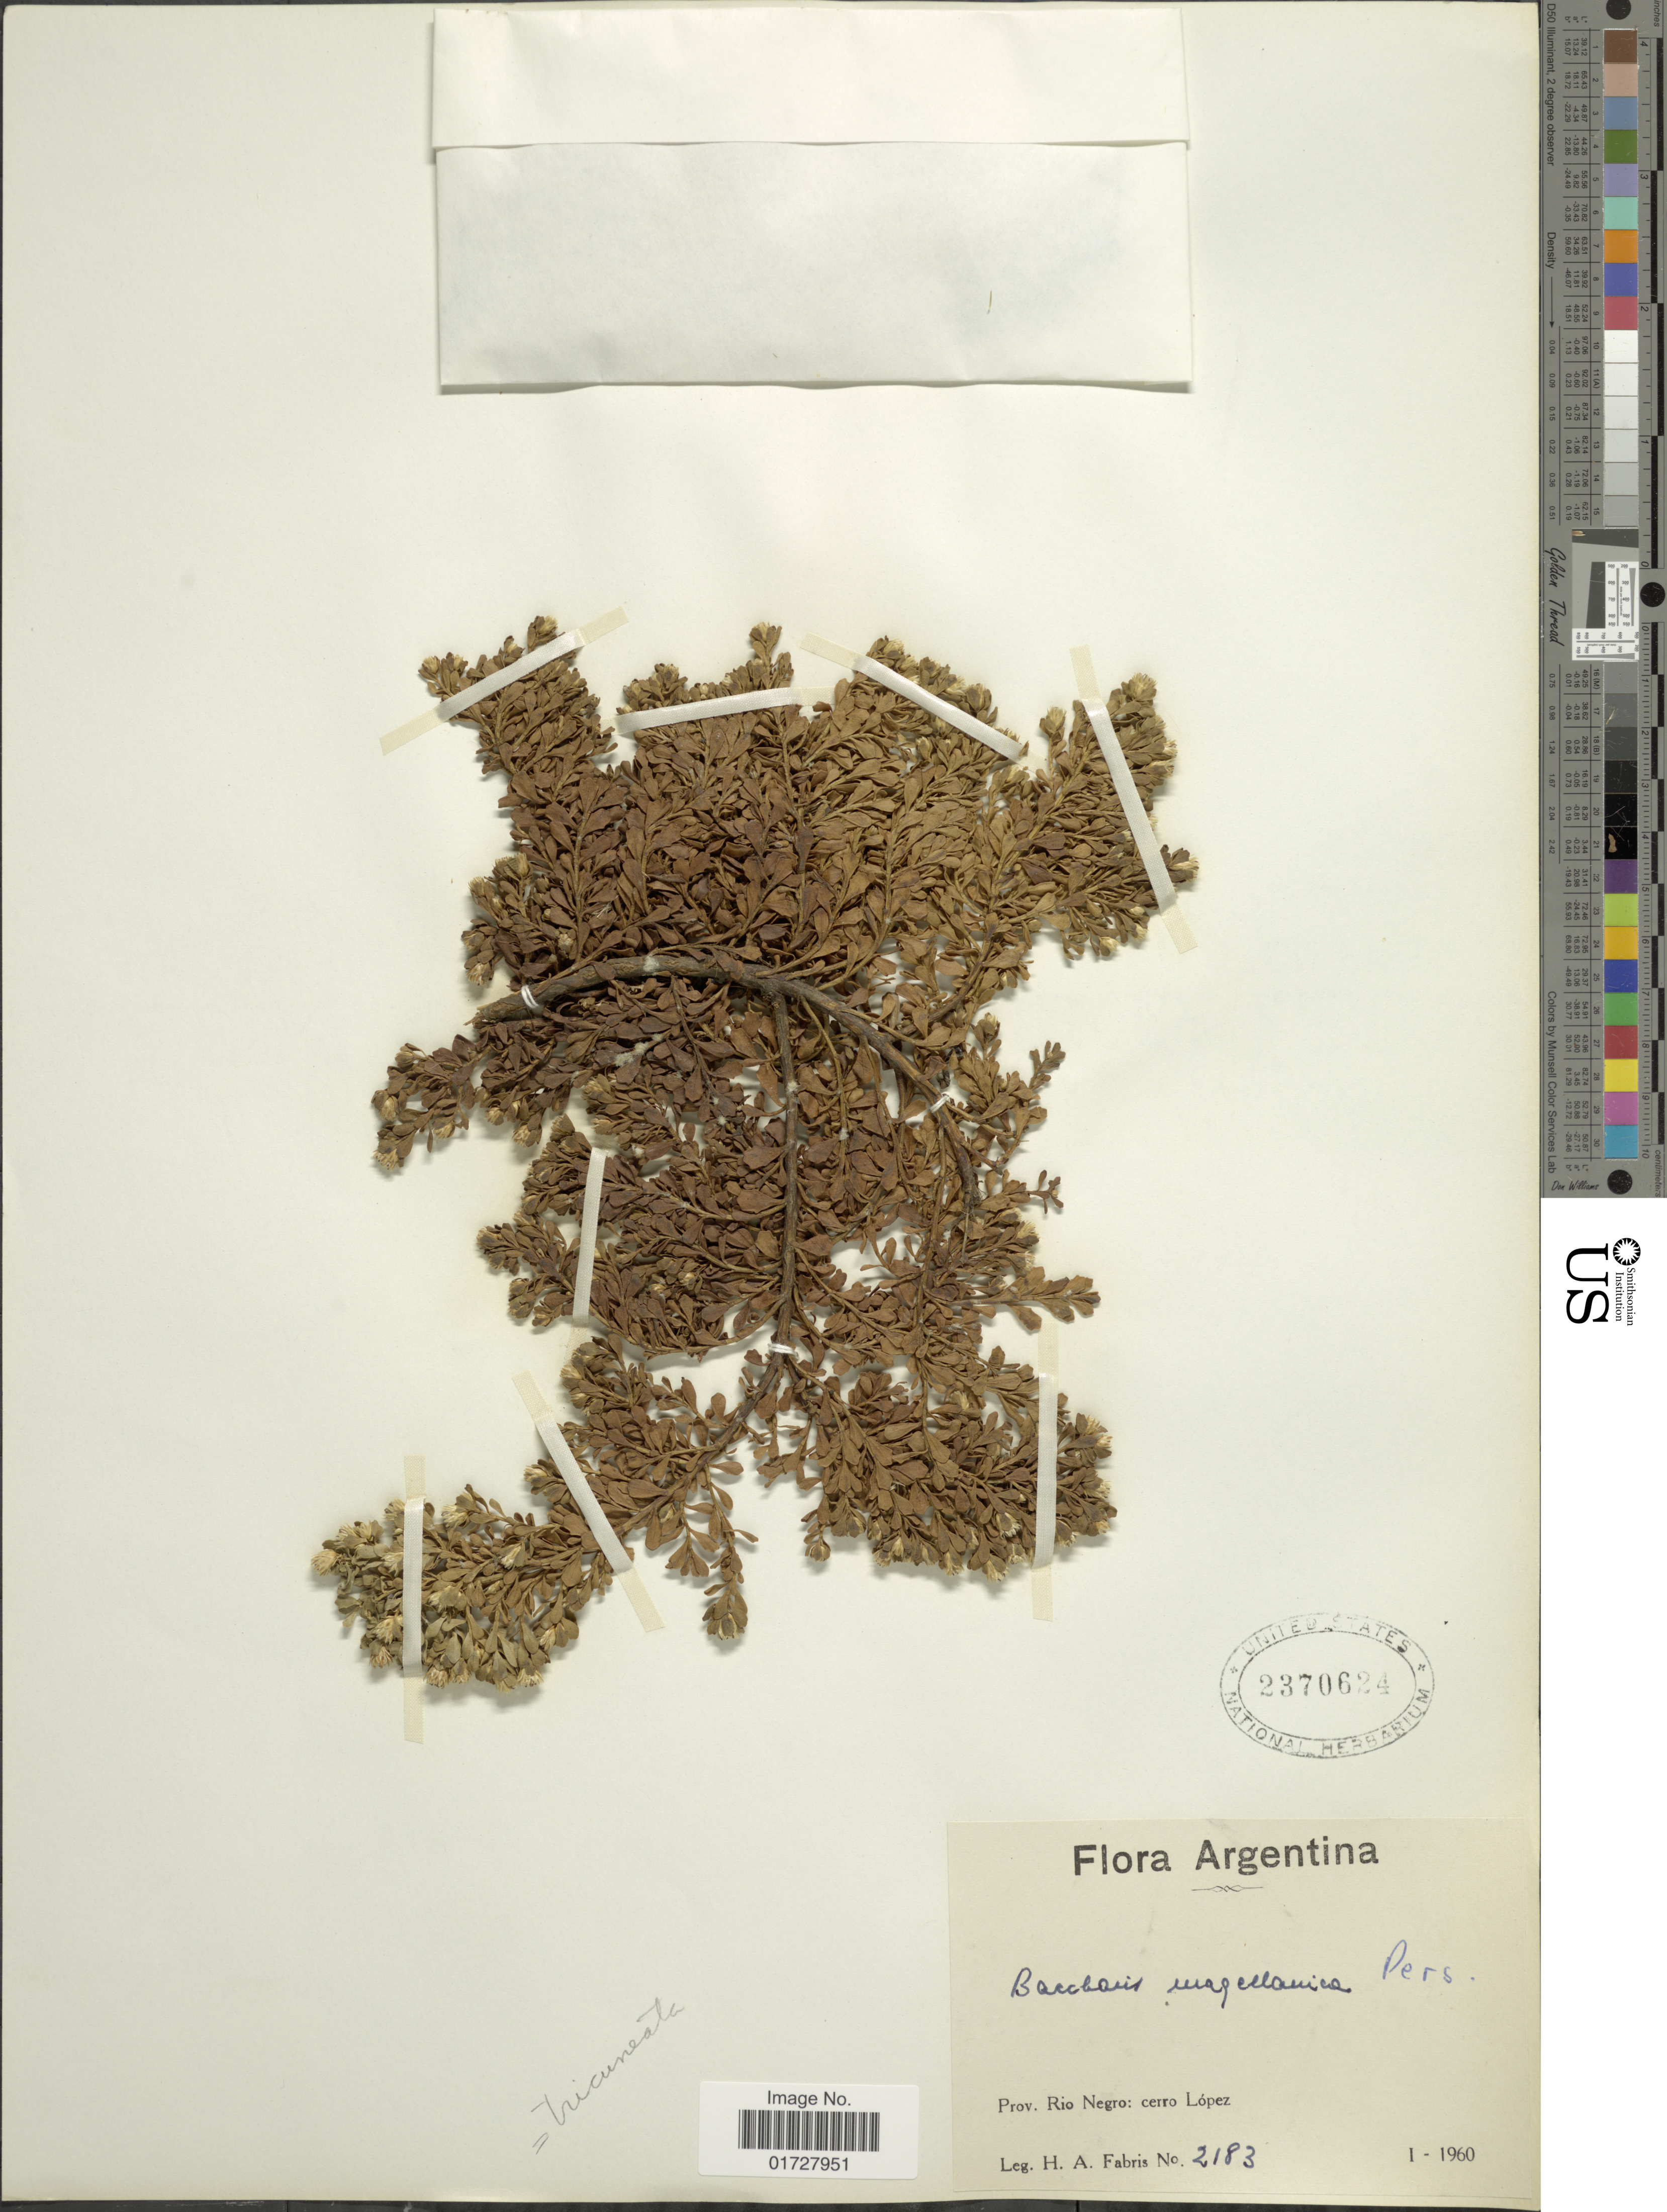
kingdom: Plantae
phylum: Tracheophyta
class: Magnoliopsida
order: Asterales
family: Asteraceae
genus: Baccharis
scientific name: Baccharis tricuneata var. magellanica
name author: (Lam.) Cuatrec.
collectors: H. A. Fabris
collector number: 2183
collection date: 1960-01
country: Argentina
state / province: Rio Negro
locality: Cerro Lopez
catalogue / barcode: US 2370624